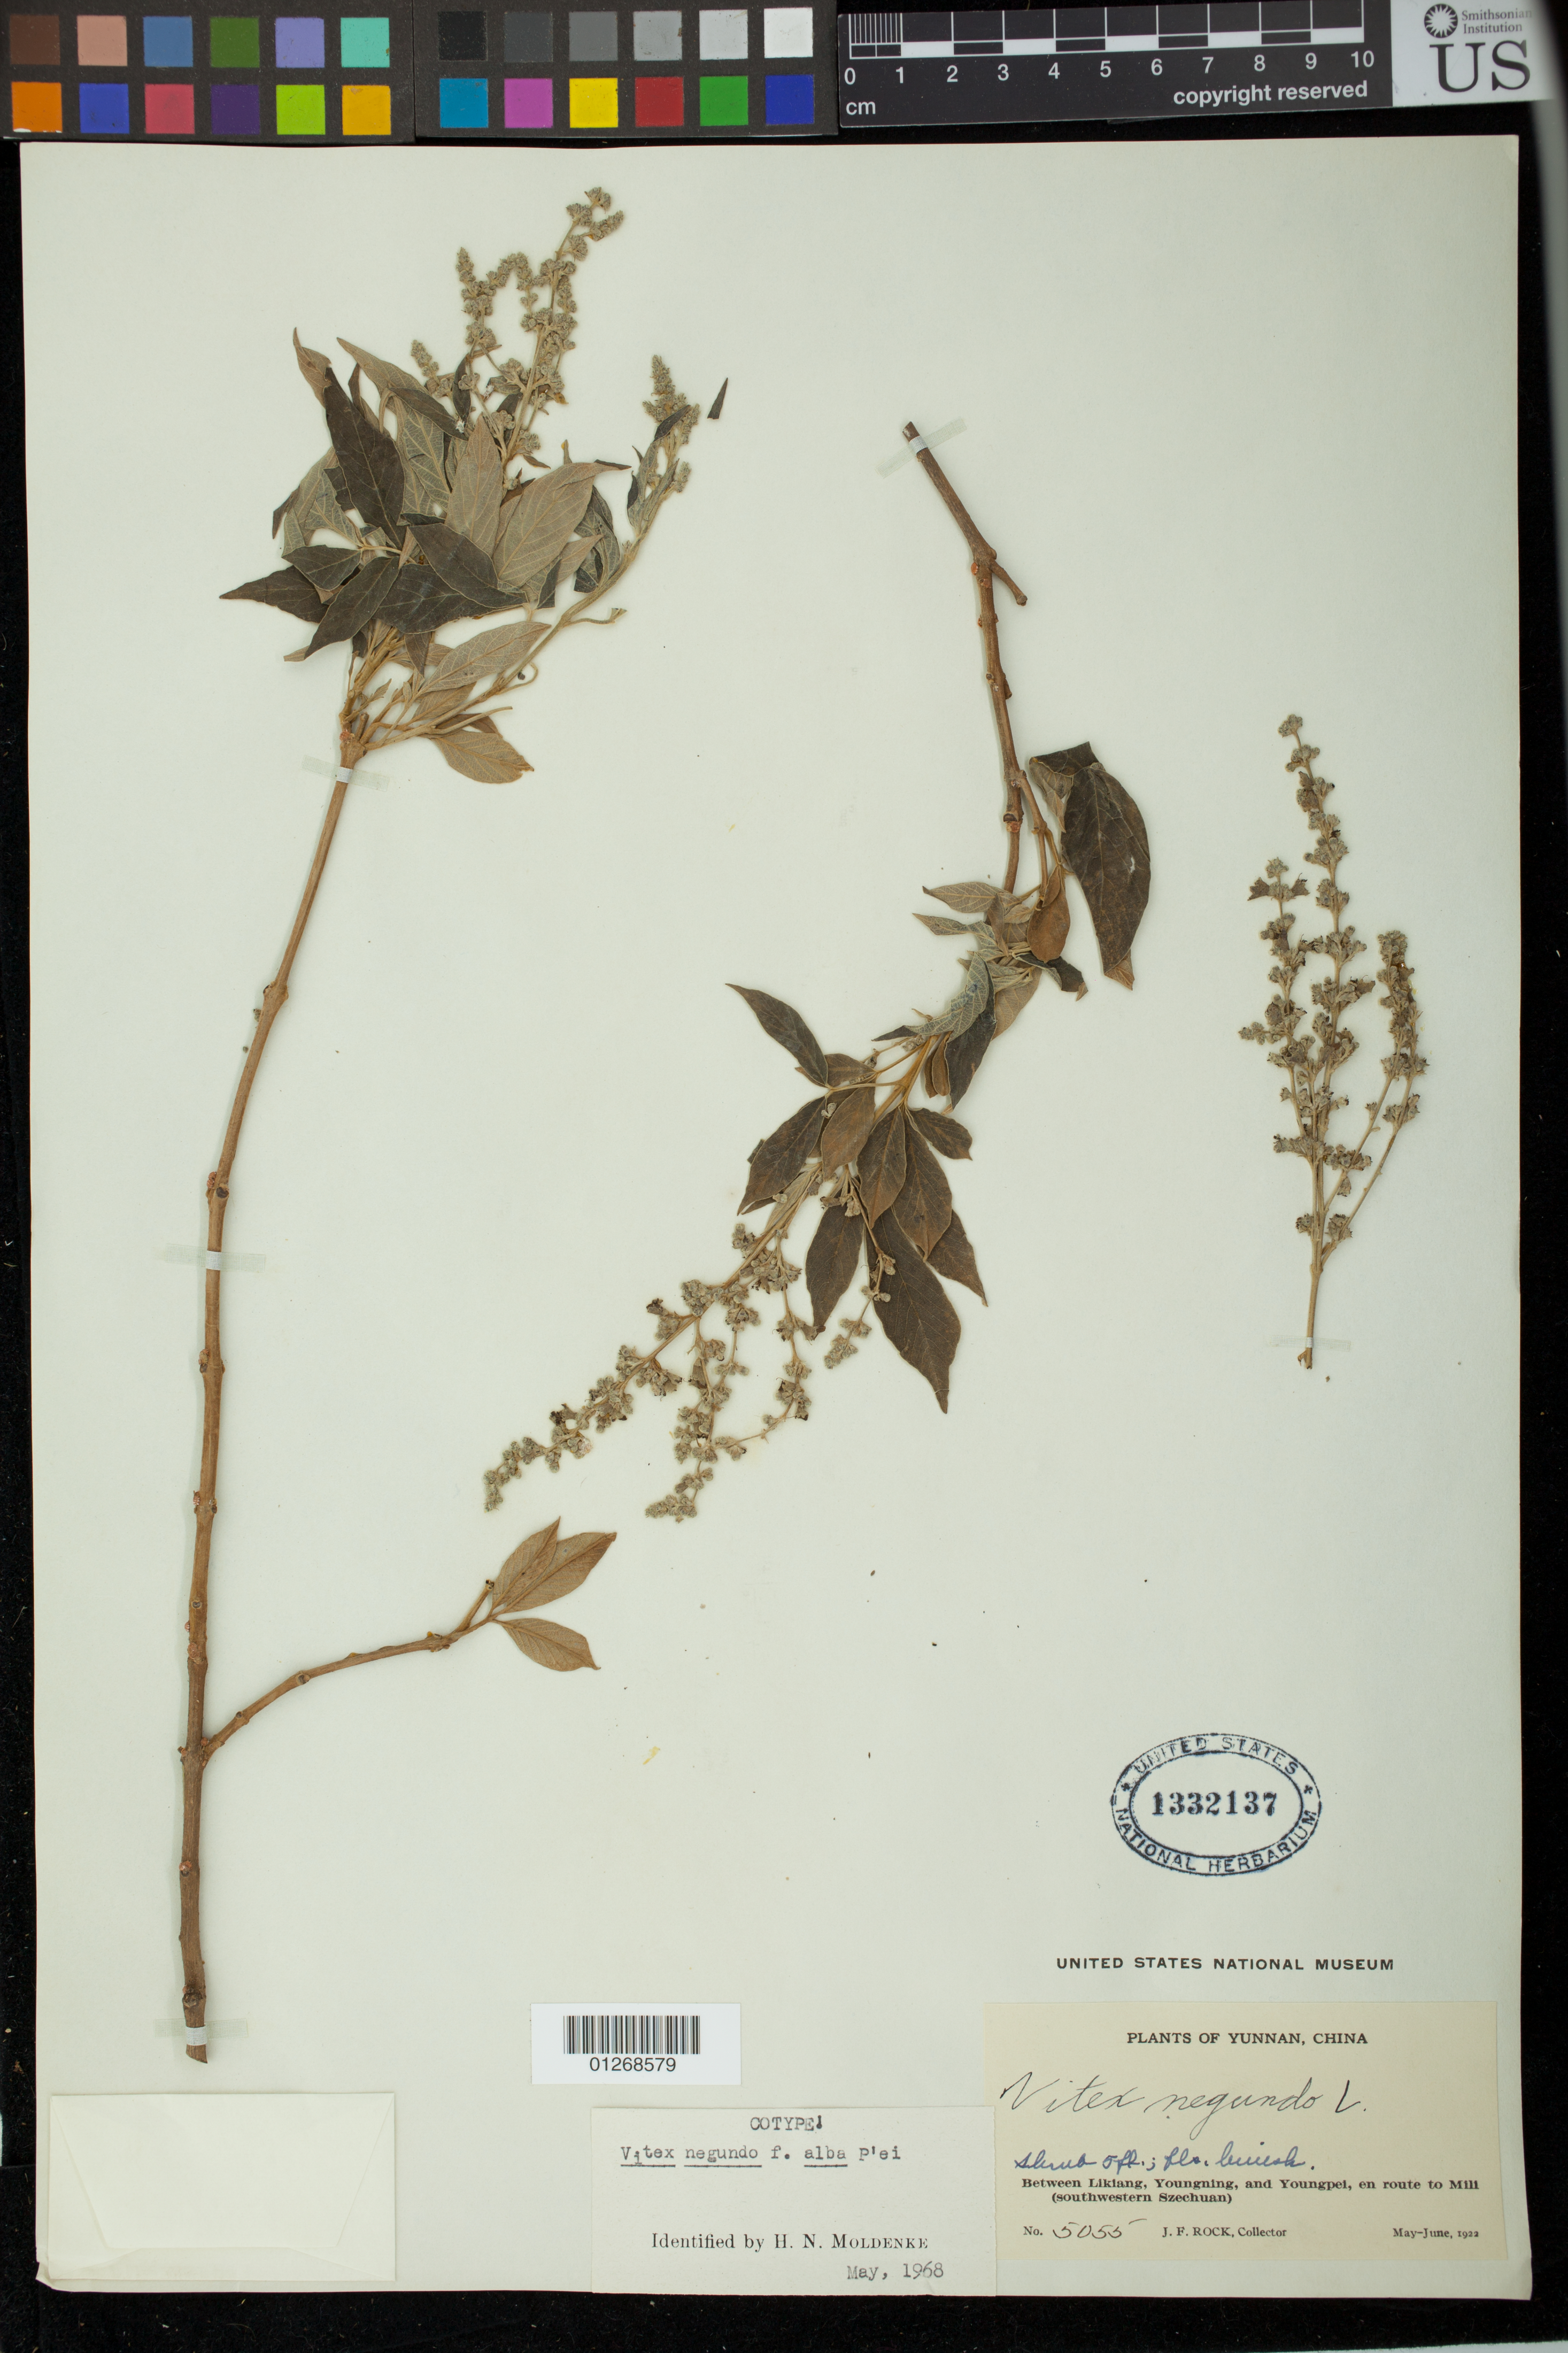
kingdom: Plantae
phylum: Tracheophyta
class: Magnoliopsida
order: Lamiales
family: Lamiaceae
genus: Vitex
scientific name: Vitex negundo f. alba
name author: C. P'ei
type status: Syntype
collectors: J. F. Rock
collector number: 5055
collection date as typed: May-June, 1922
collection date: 1922-05/1922-06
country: China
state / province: Yunnan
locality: Between Likiang, Youngning, and Youngpei, en route to Mili (southwestern Szechuan)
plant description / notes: Collection number (mis?) cited as 5505 in protologue.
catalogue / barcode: US 1332137